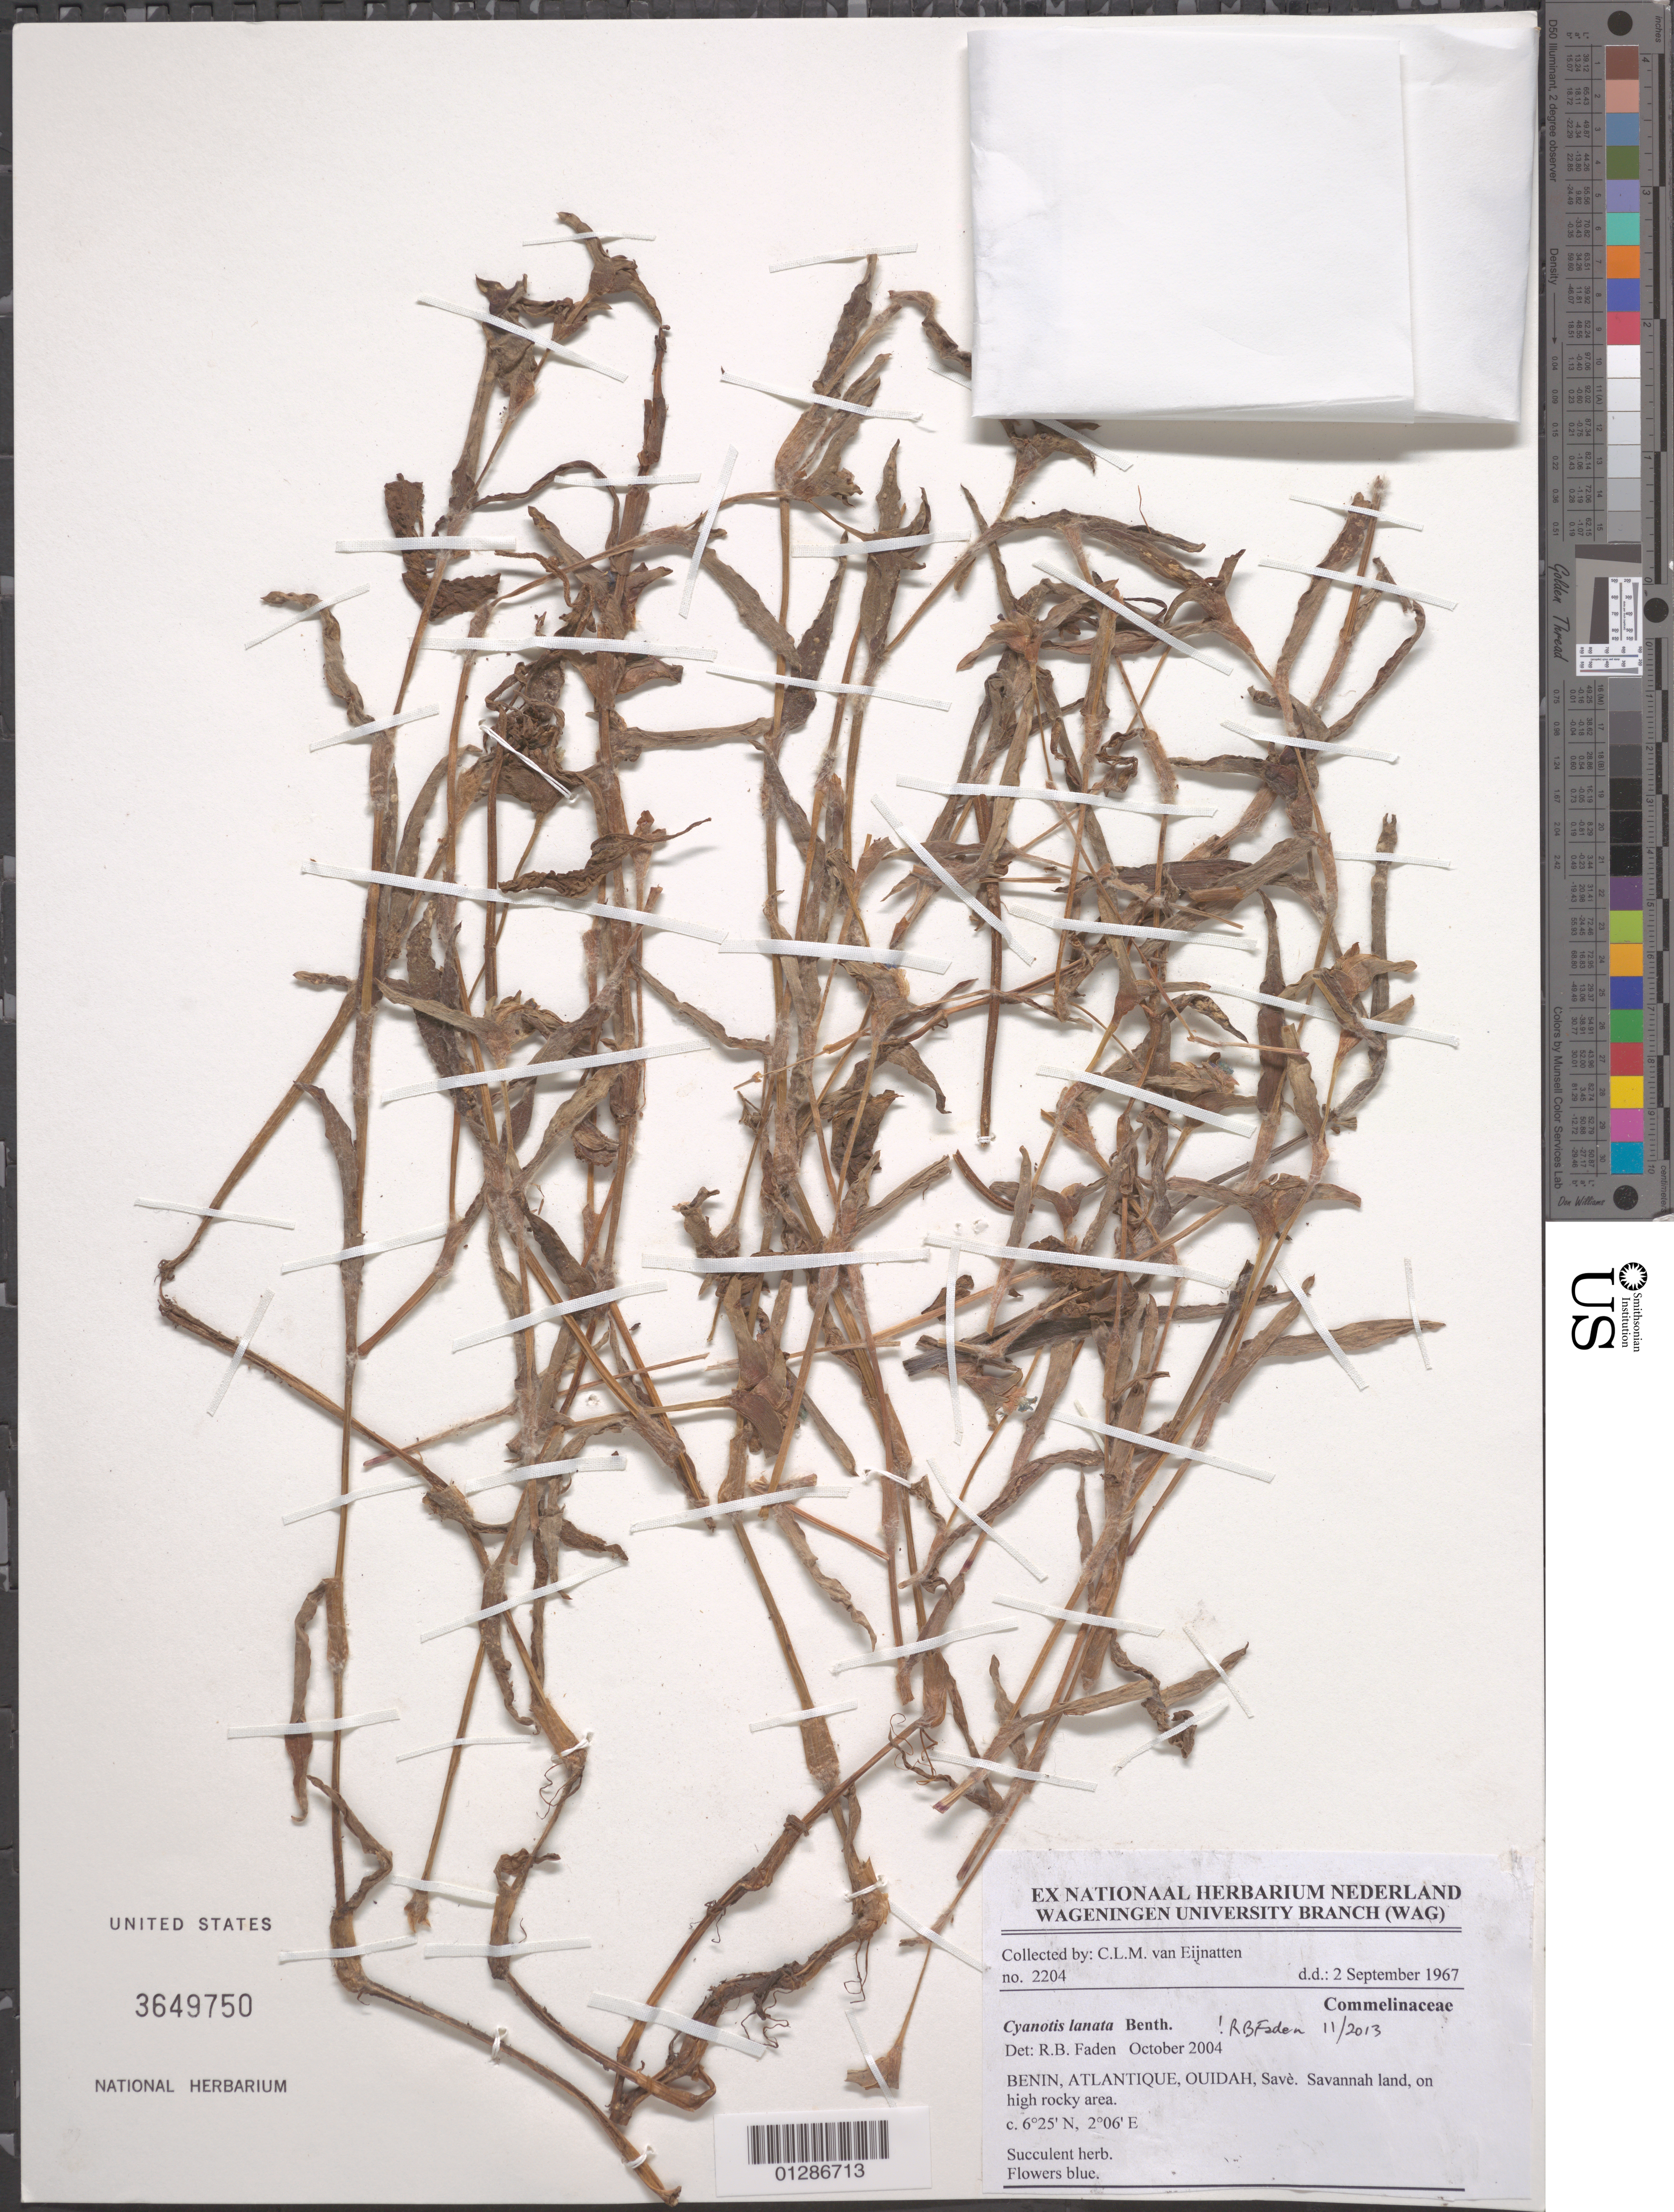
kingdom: Plantae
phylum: Tracheophyta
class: Liliopsida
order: Commelinales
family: Commelinaceae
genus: Cyanotis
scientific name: Cyanotis lanata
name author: Benth.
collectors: C. van Eijnatten.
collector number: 2204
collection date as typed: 2 Sep 1967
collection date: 1967-09-02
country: Benin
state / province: Atlantique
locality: Ouidan, Save.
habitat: Savannah land, on high rocky area. Herb.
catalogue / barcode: US 3649750